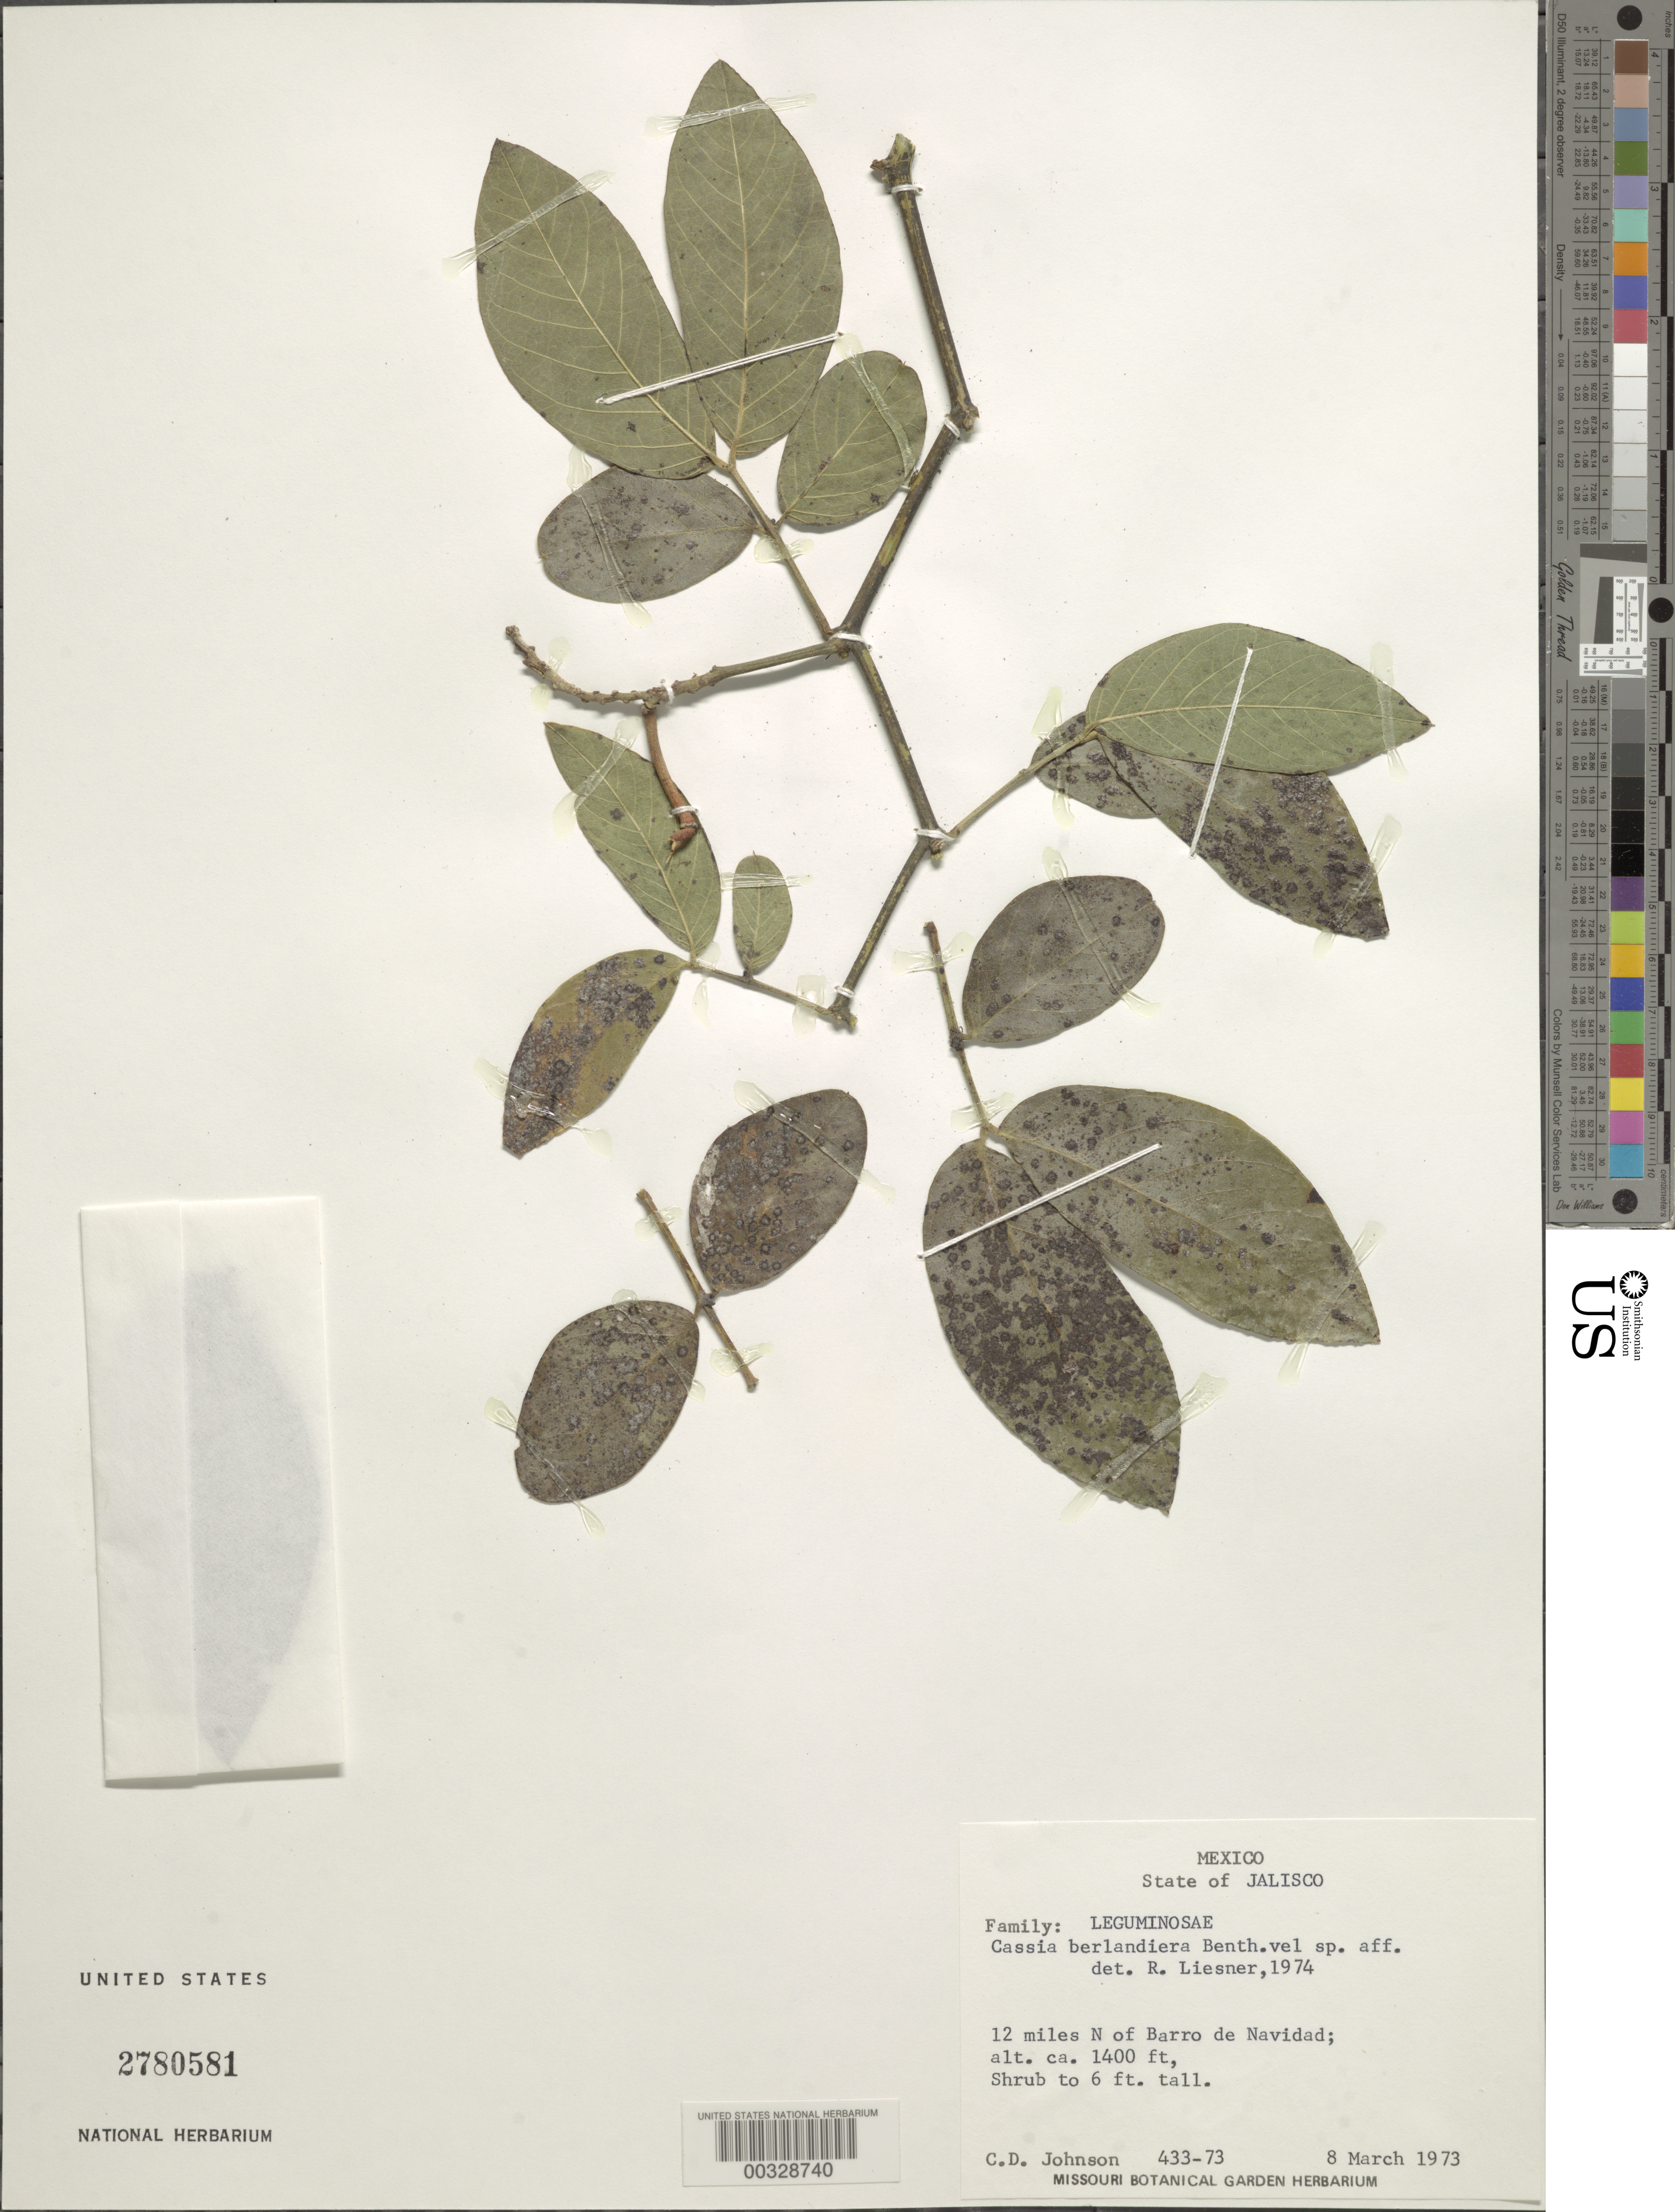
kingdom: Plantae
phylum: Tracheophyta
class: Magnoliopsida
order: Fabales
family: Fabaceae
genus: Senna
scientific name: Senna fruticosa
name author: (Benth.) H.S. Irwin & Barneby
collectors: C. D. Johnson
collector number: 433-73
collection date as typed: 08 Mar 1973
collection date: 1973-03-08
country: Mexico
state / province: Jalisco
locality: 12 mi N of Barro de Navidad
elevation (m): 427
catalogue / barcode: US 2780581